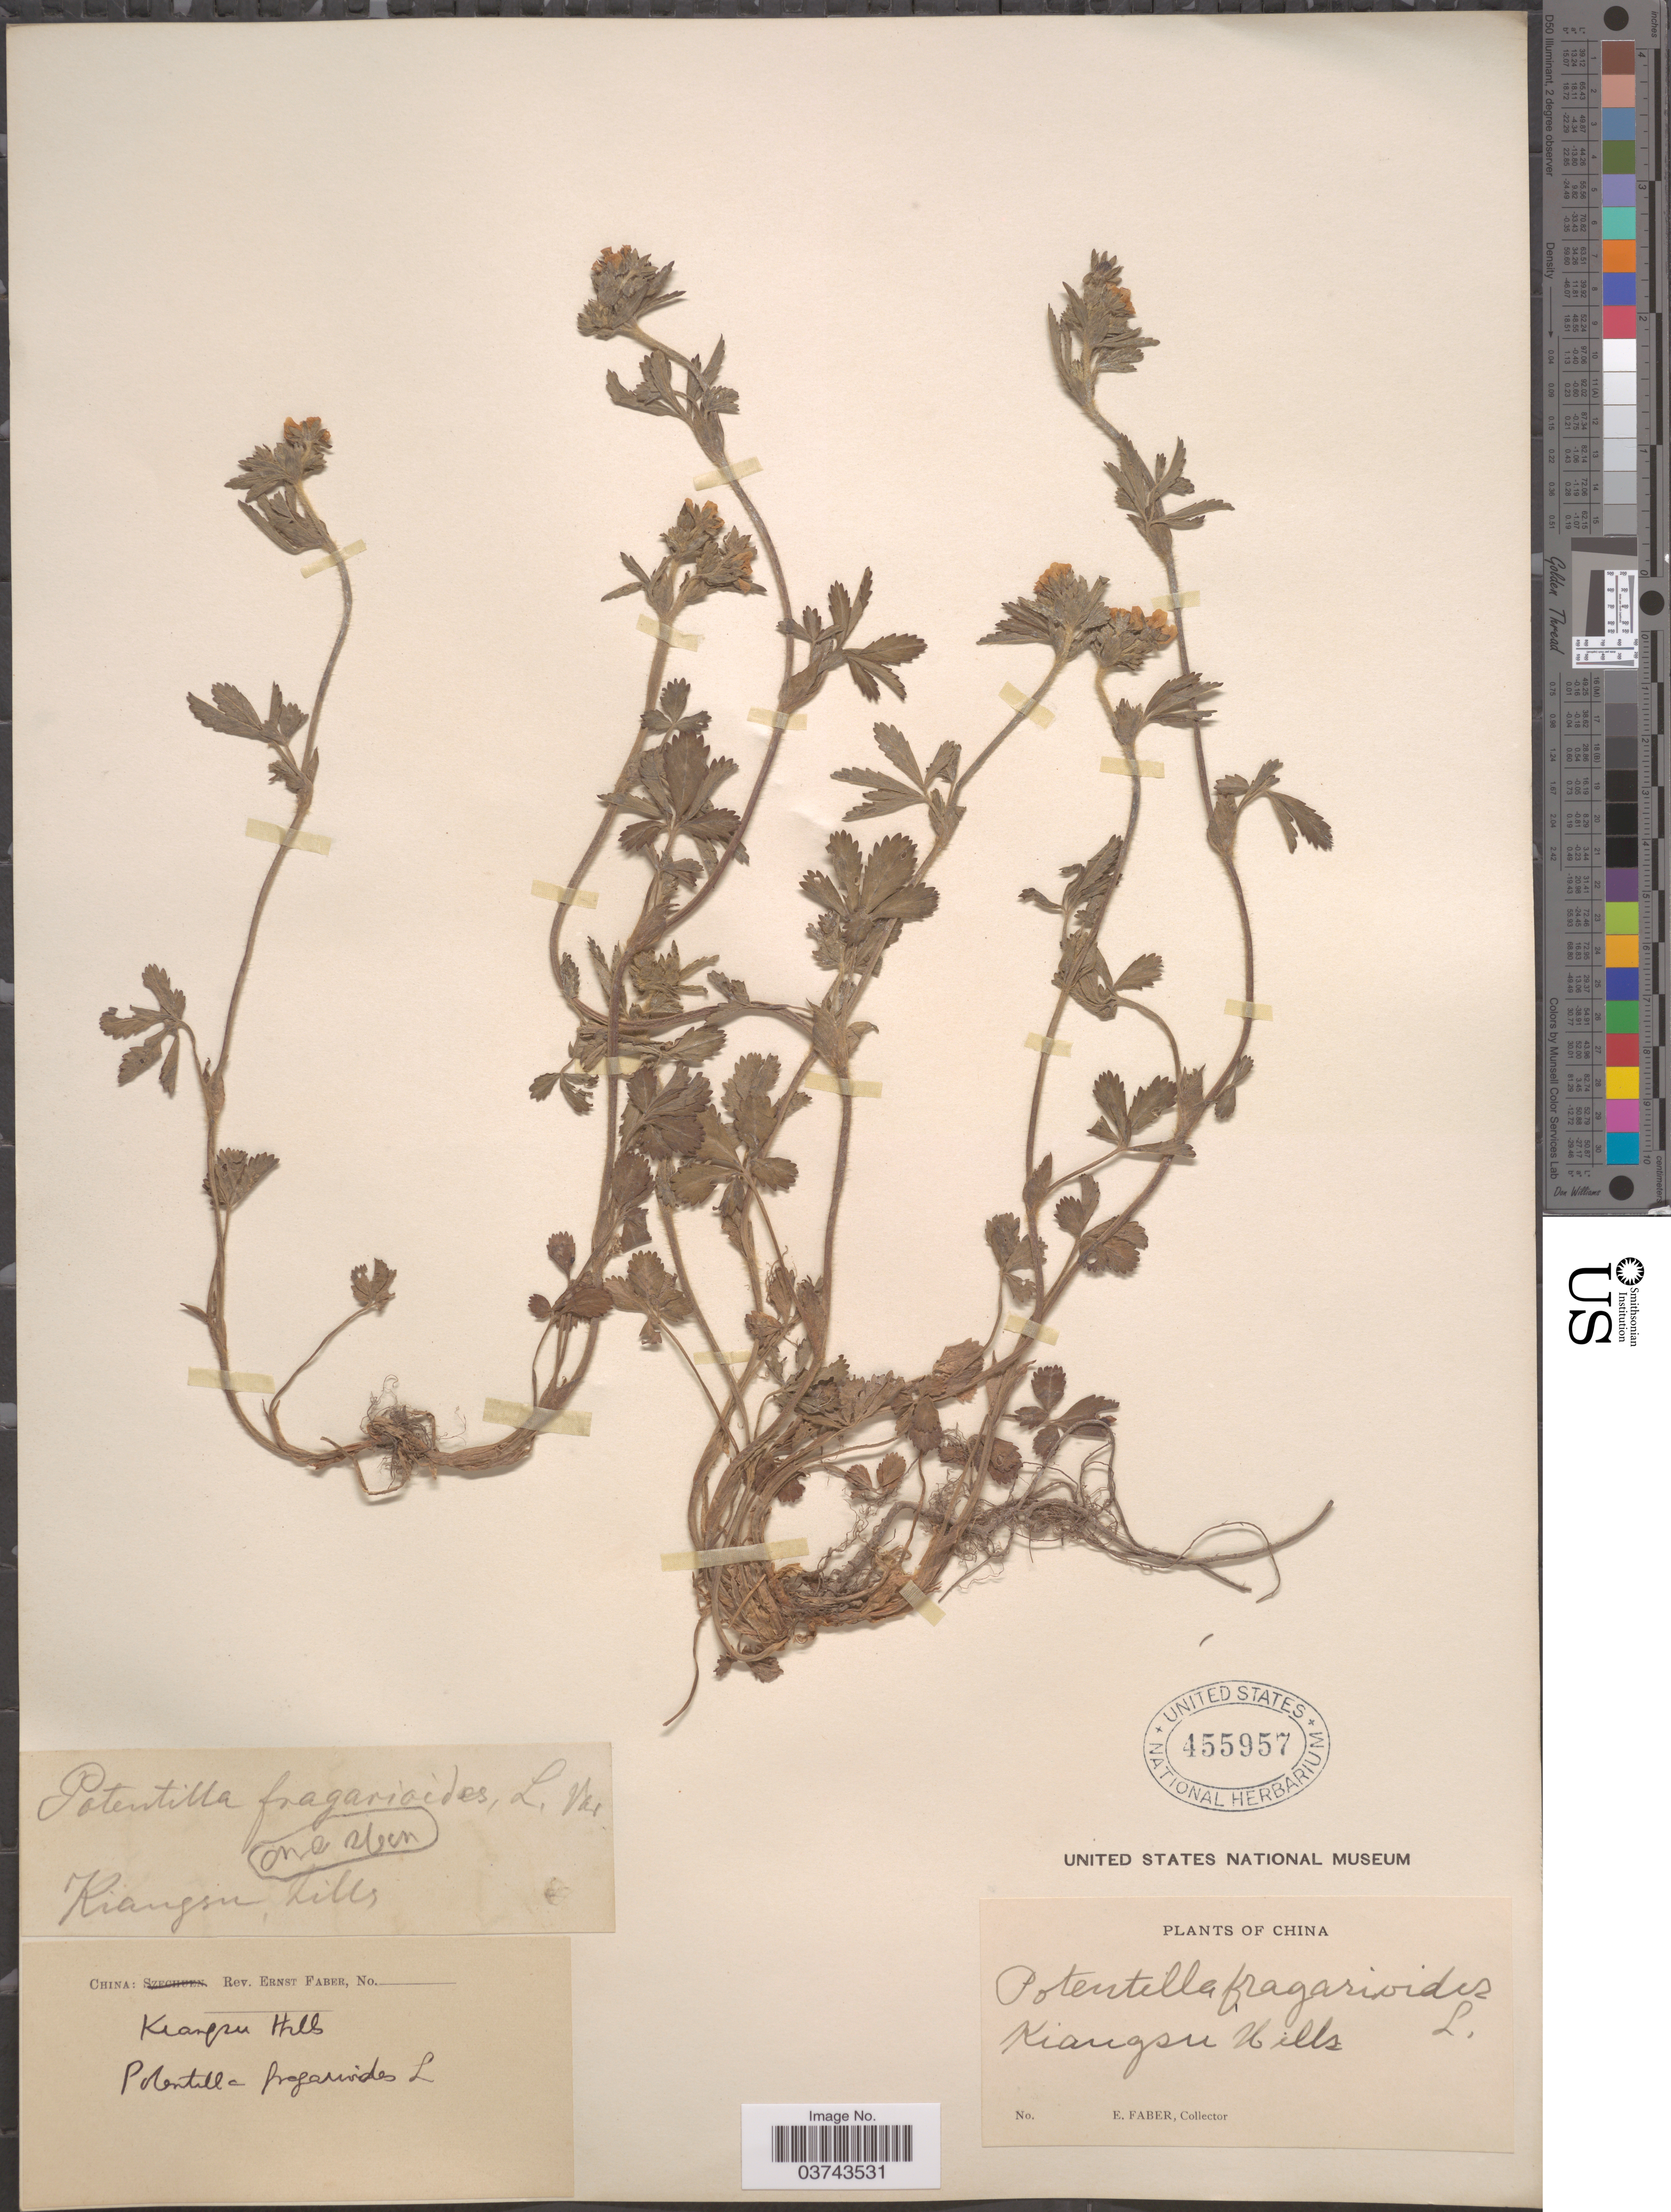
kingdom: Plantae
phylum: Tracheophyta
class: Magnoliopsida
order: Rosales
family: Rosaceae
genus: Potentilla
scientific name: Potentilla fragarioides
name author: L.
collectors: E. Faber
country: China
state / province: Jiangsu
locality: Kiangsu Hills.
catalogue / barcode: US 455957